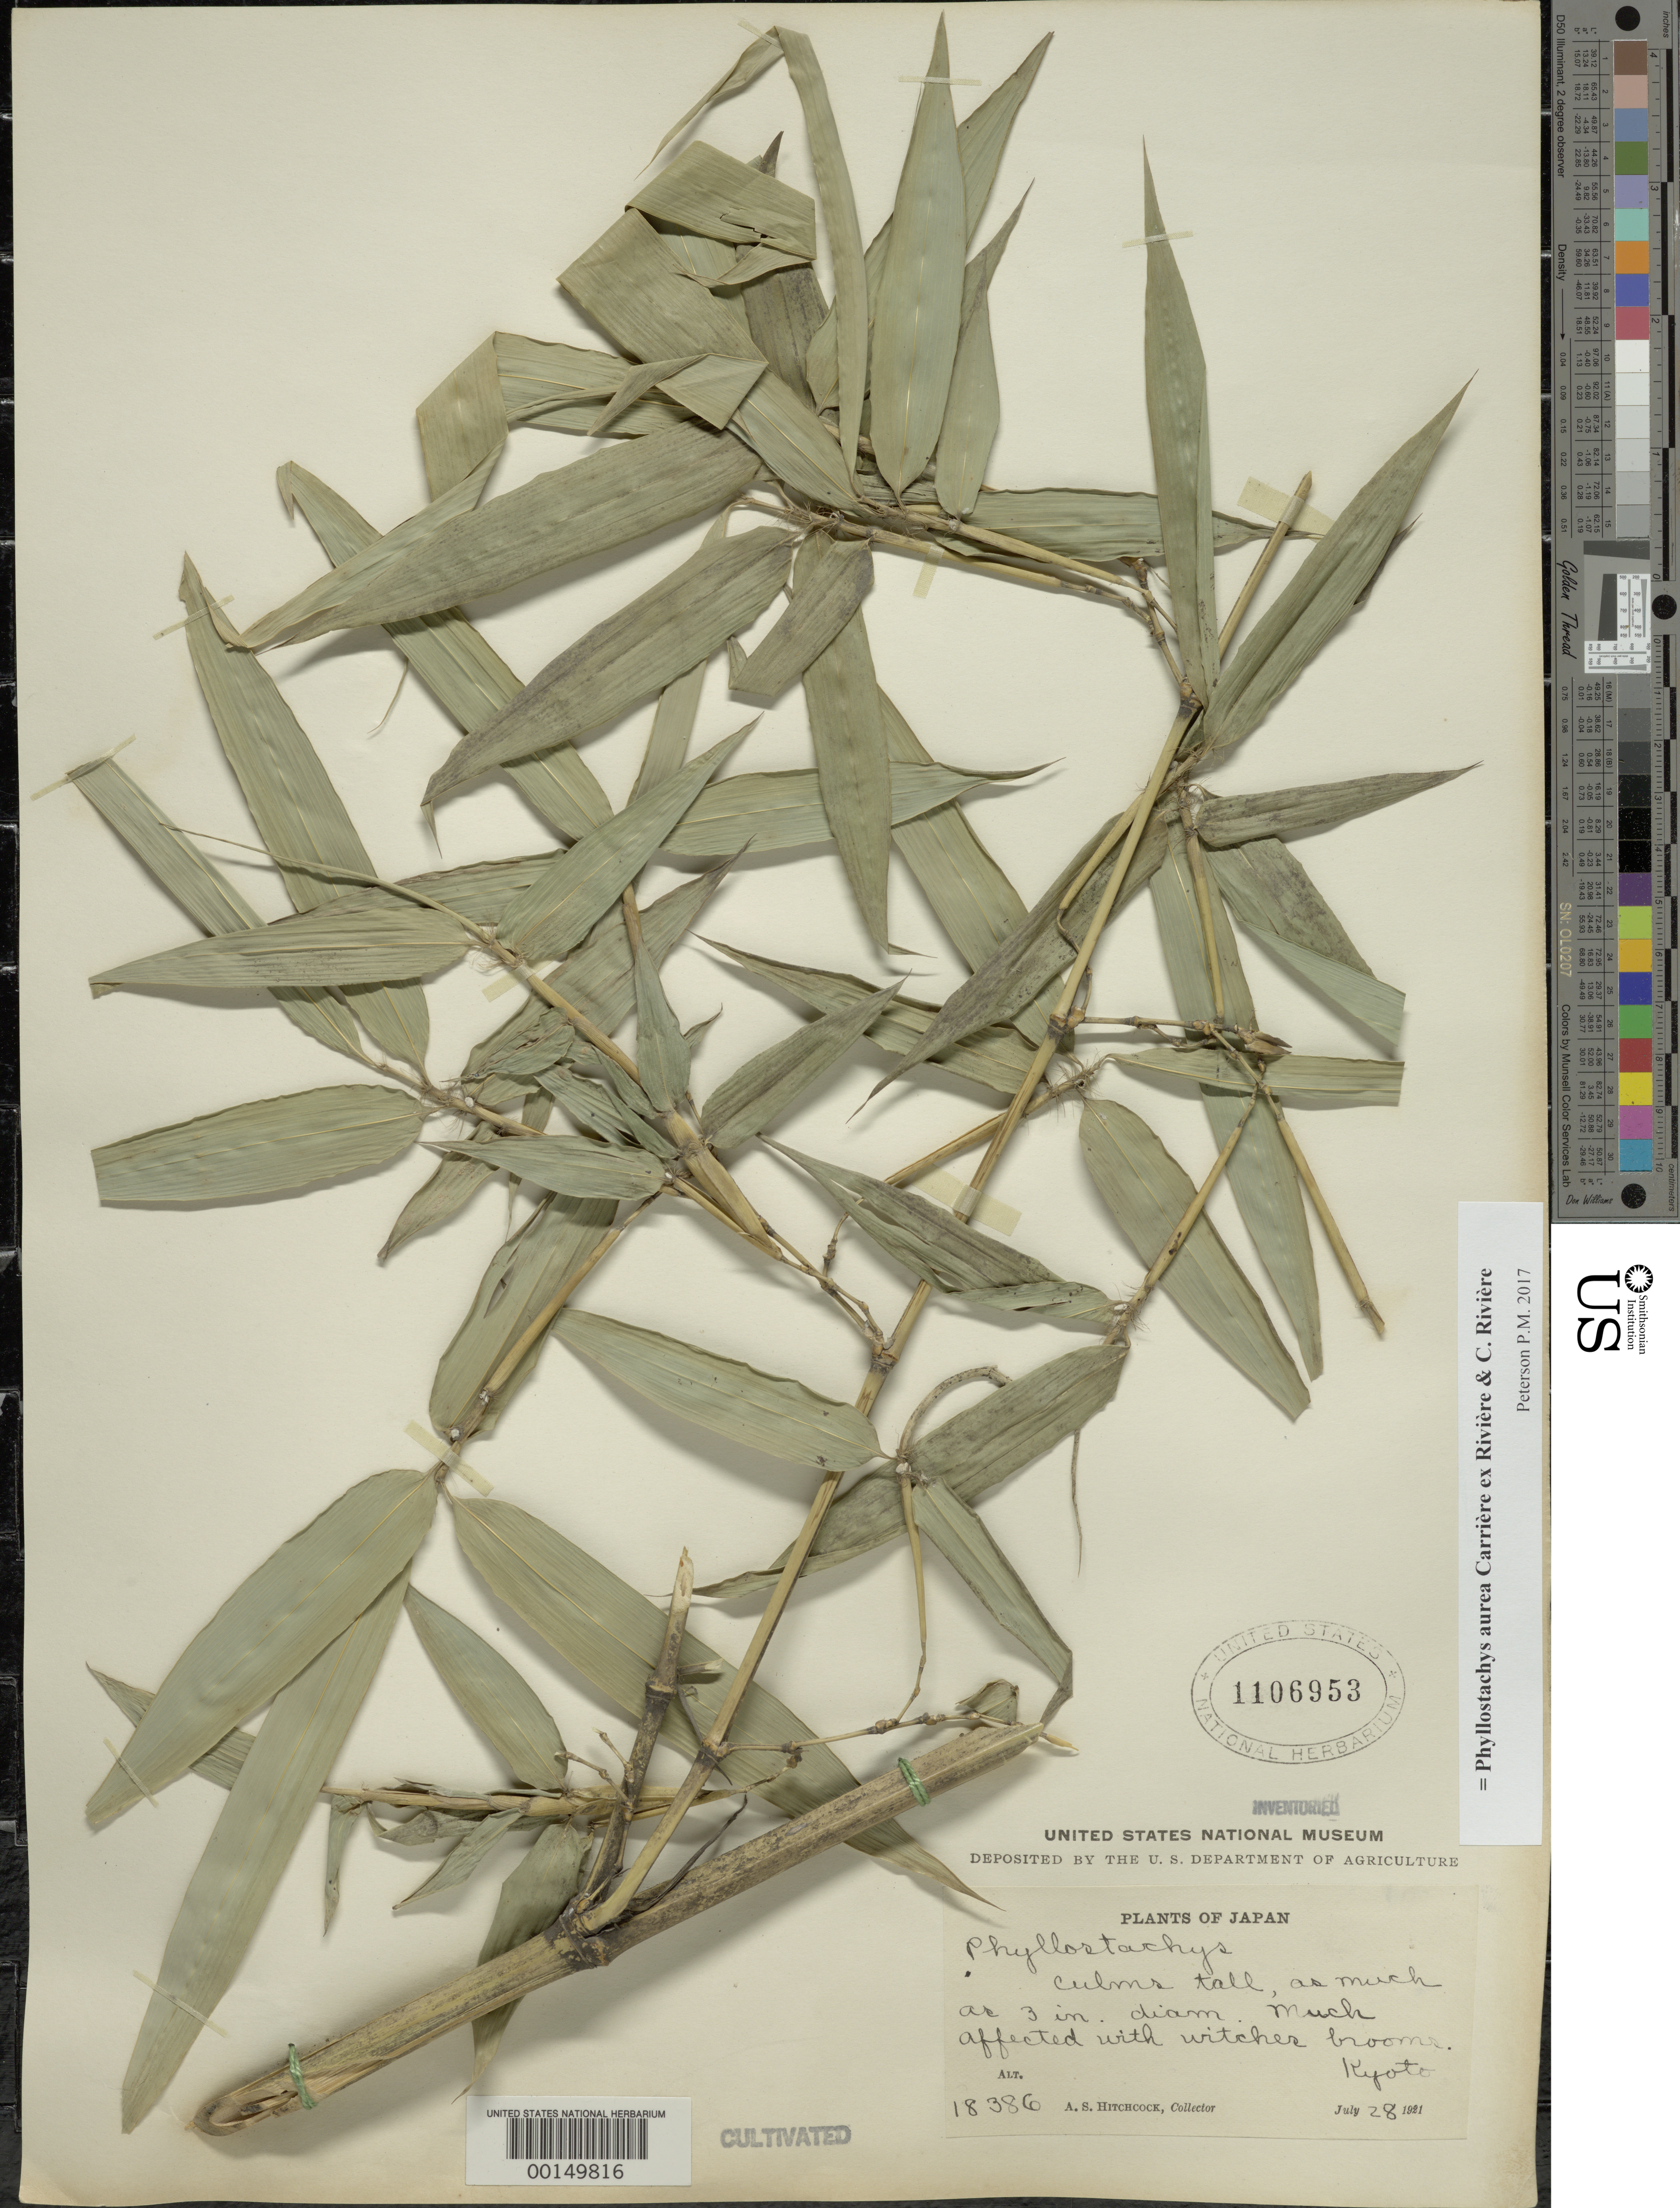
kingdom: Plantae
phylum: Tracheophyta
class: Liliopsida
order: Poales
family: Poaceae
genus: Phyllostachys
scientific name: Phyllostachys aurea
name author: Rivière & C. Rivière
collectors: A. S. Hitchcock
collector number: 18386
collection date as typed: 28 Jul 1921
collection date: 1921-07-28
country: Japan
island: Honshu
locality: Kyoto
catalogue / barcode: US 1106953